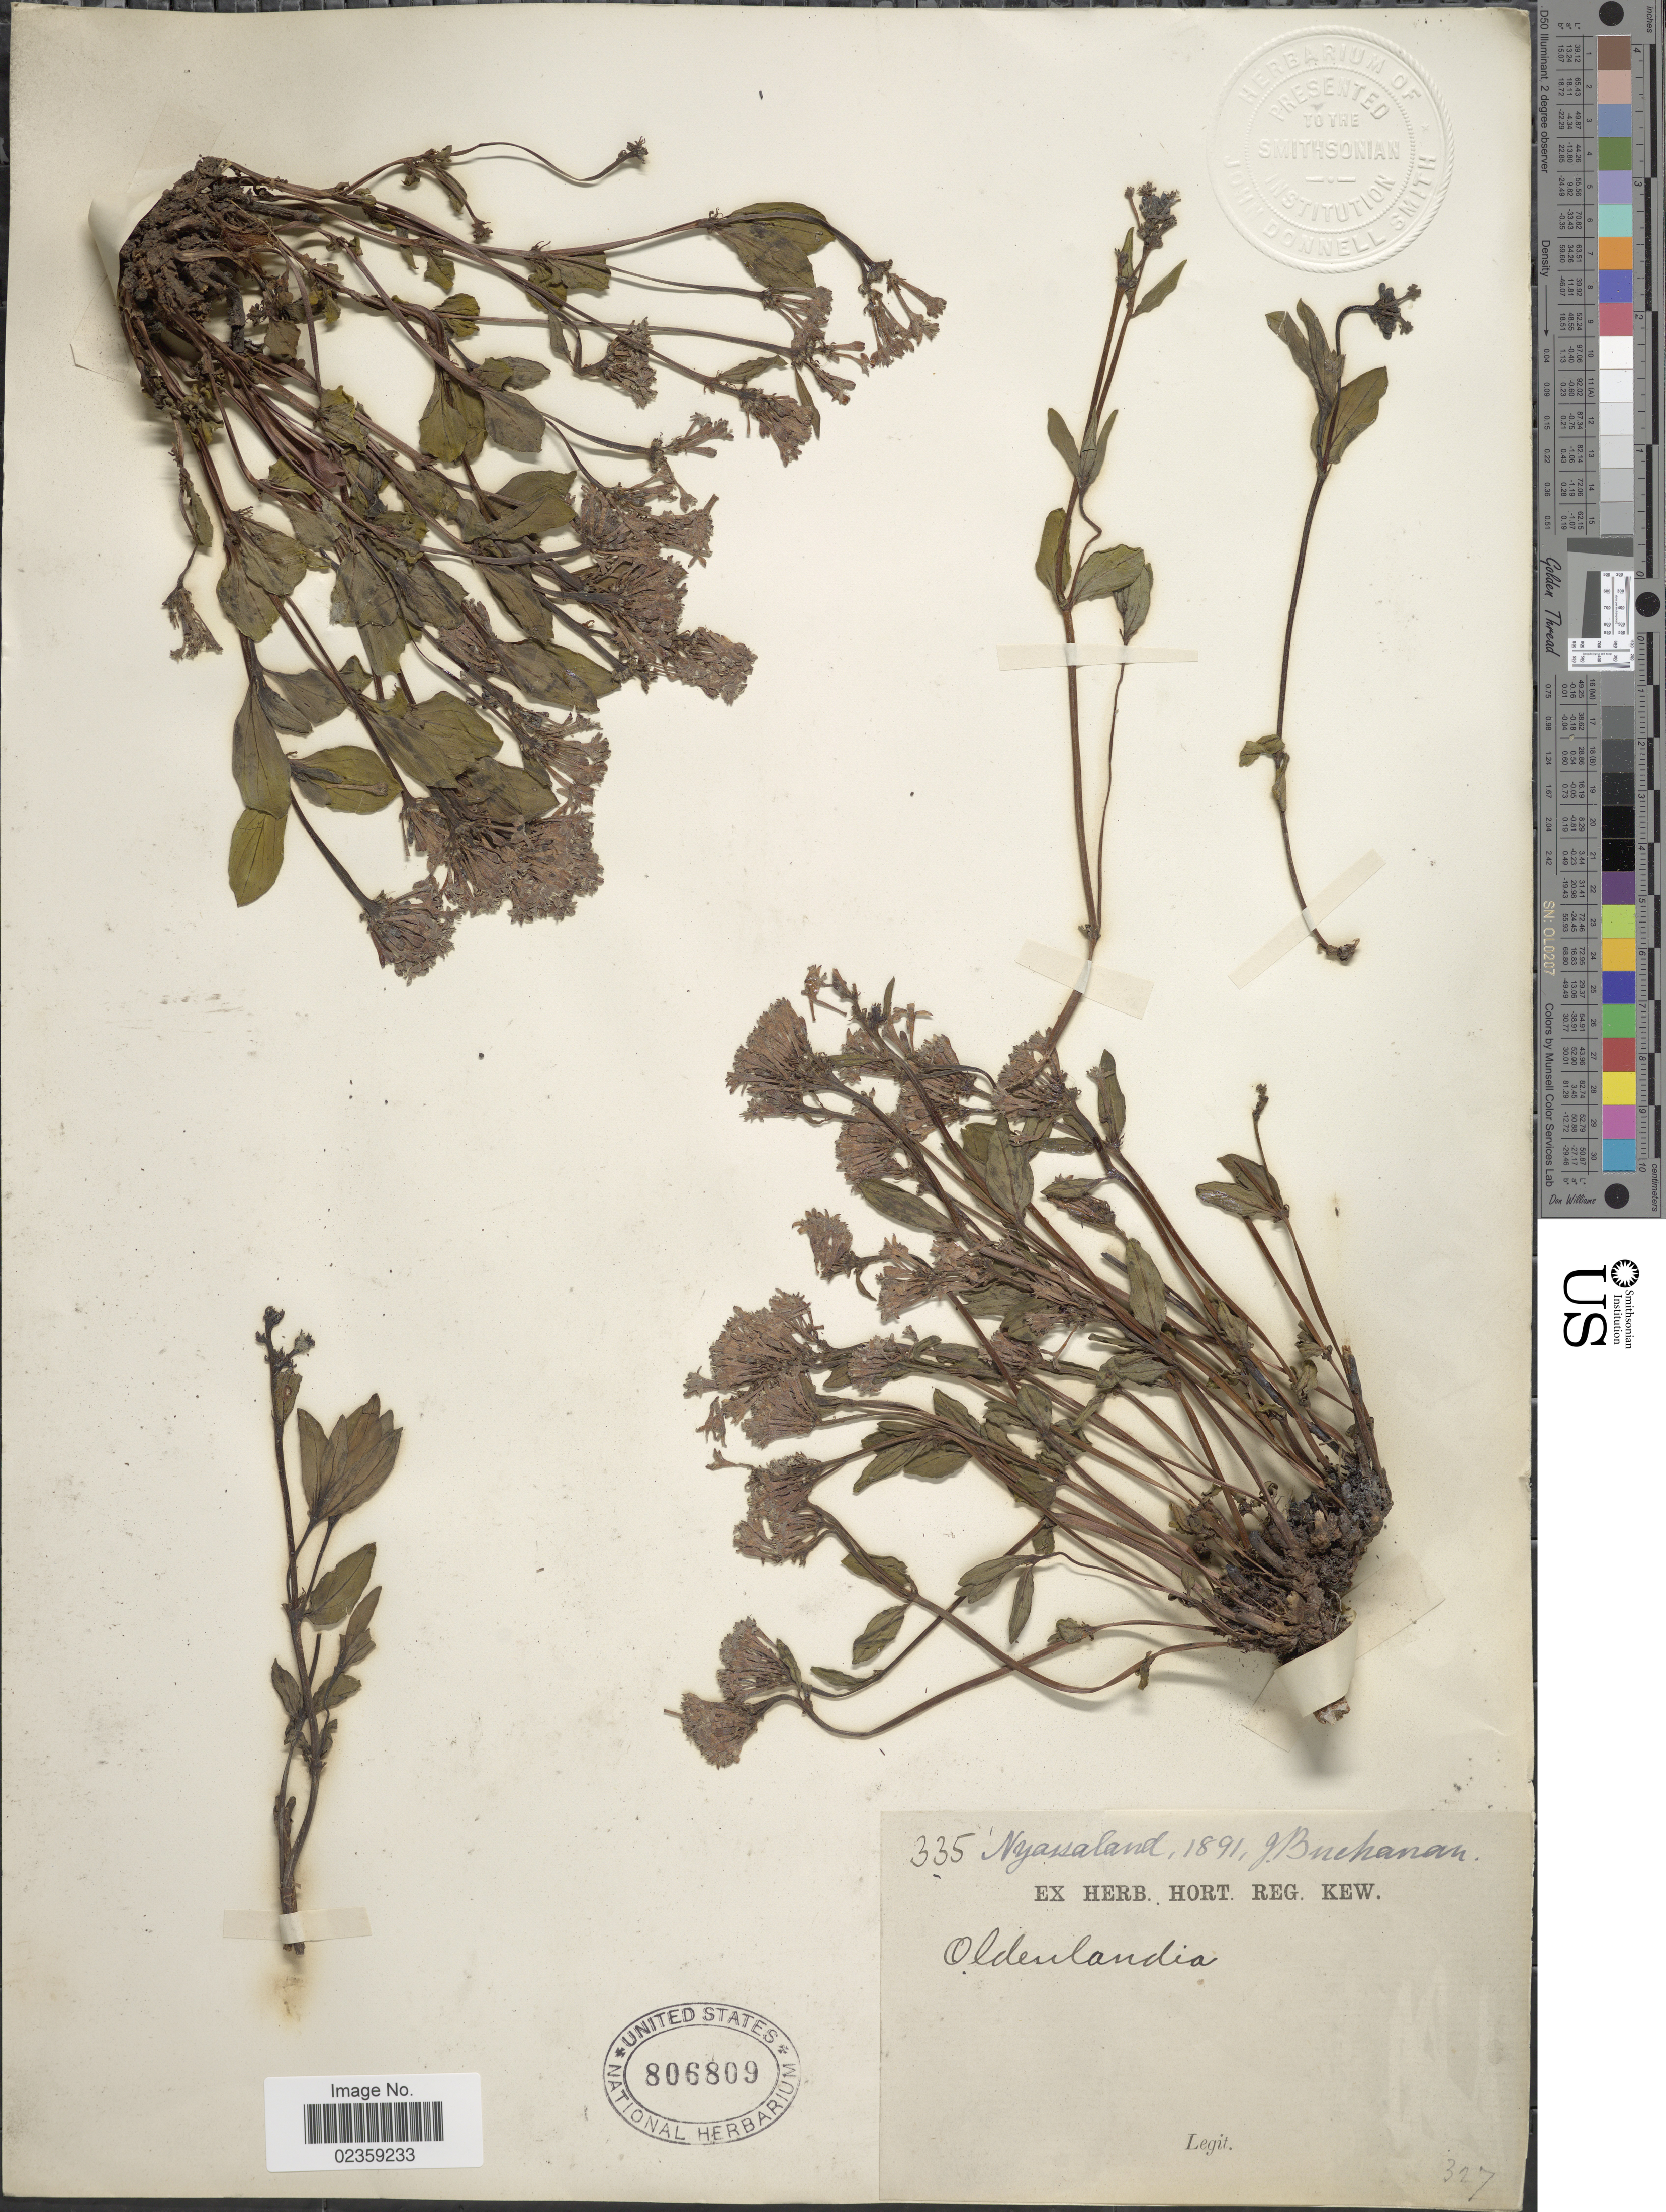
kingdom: Plantae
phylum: Tracheophyta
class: Magnoliopsida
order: Gentianales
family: Rubiaceae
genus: Oldenlandia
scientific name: Oldenlandia sp.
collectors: J. Buchanan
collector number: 335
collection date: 1891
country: Malawi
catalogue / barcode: US 806809